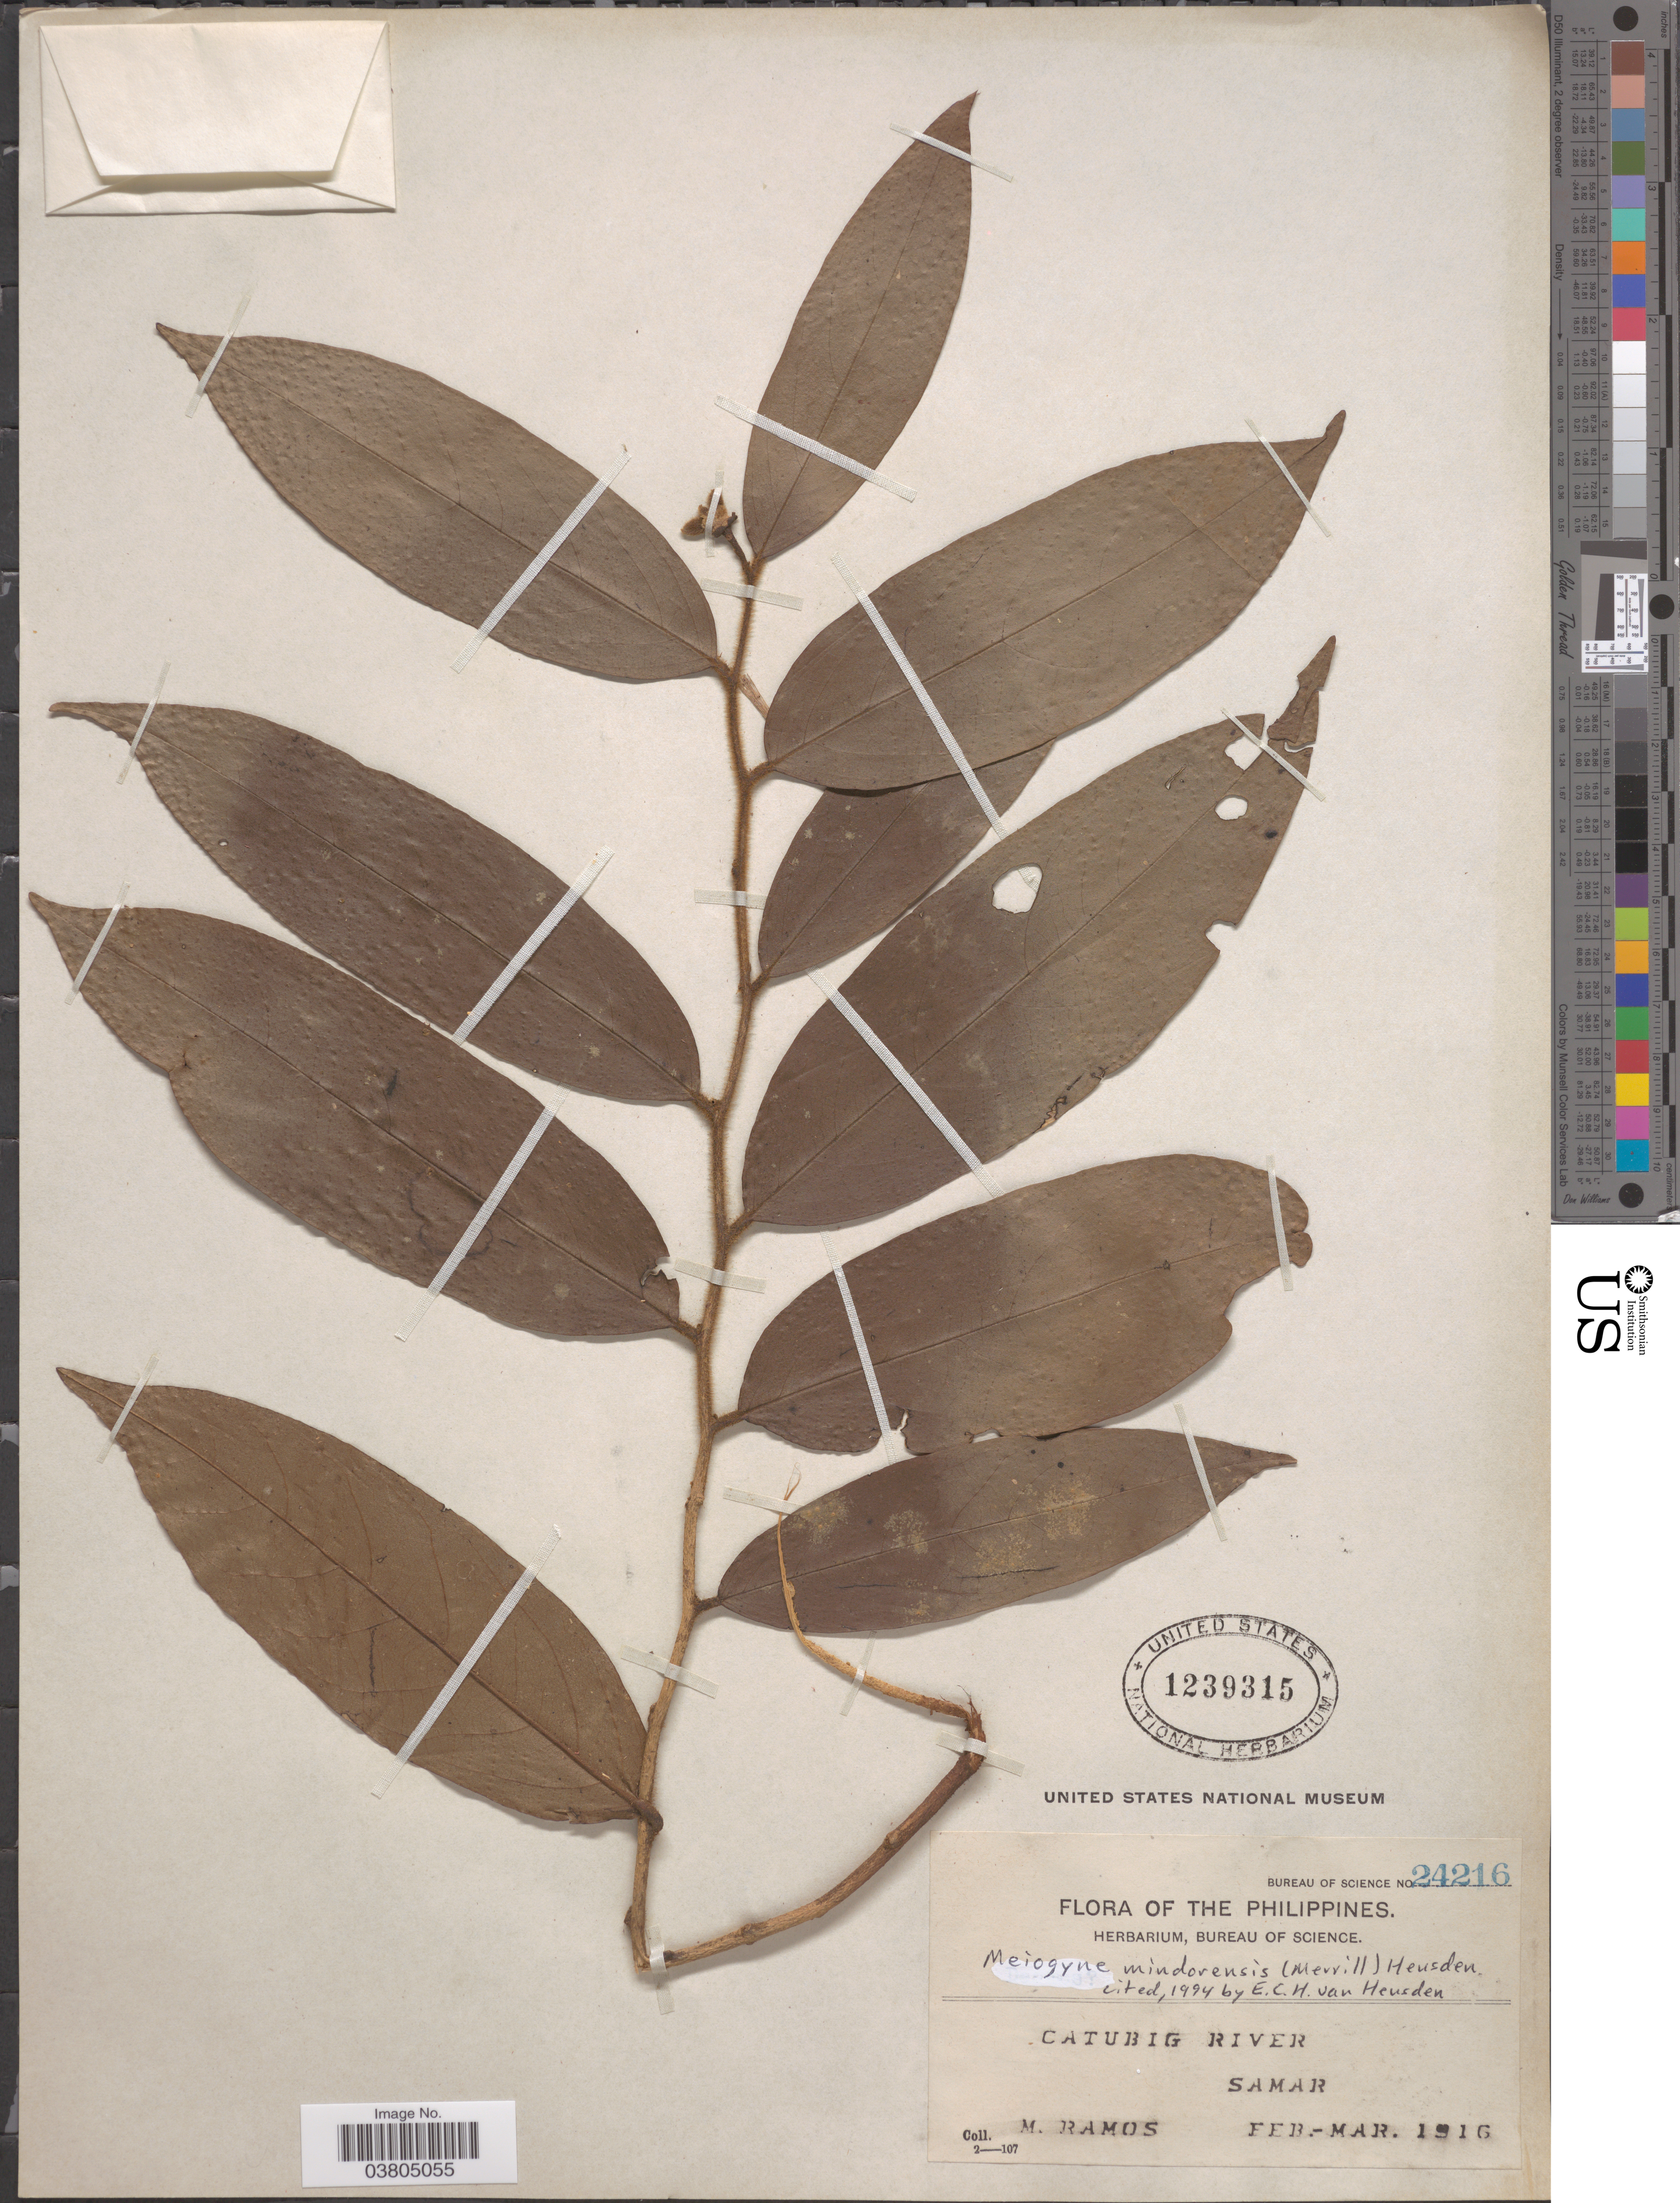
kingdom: Plantae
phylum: Tracheophyta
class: Magnoliopsida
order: Magnoliales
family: Annonaceae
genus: Meiogyne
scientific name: Meiogyne mindorensis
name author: (Merr.) Heusden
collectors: M. Ramos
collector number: Bureau of Science 24216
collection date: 1916-02/1916-03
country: Philippines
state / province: Eastern Visayas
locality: Catubig River. Samar.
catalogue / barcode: US 1239315